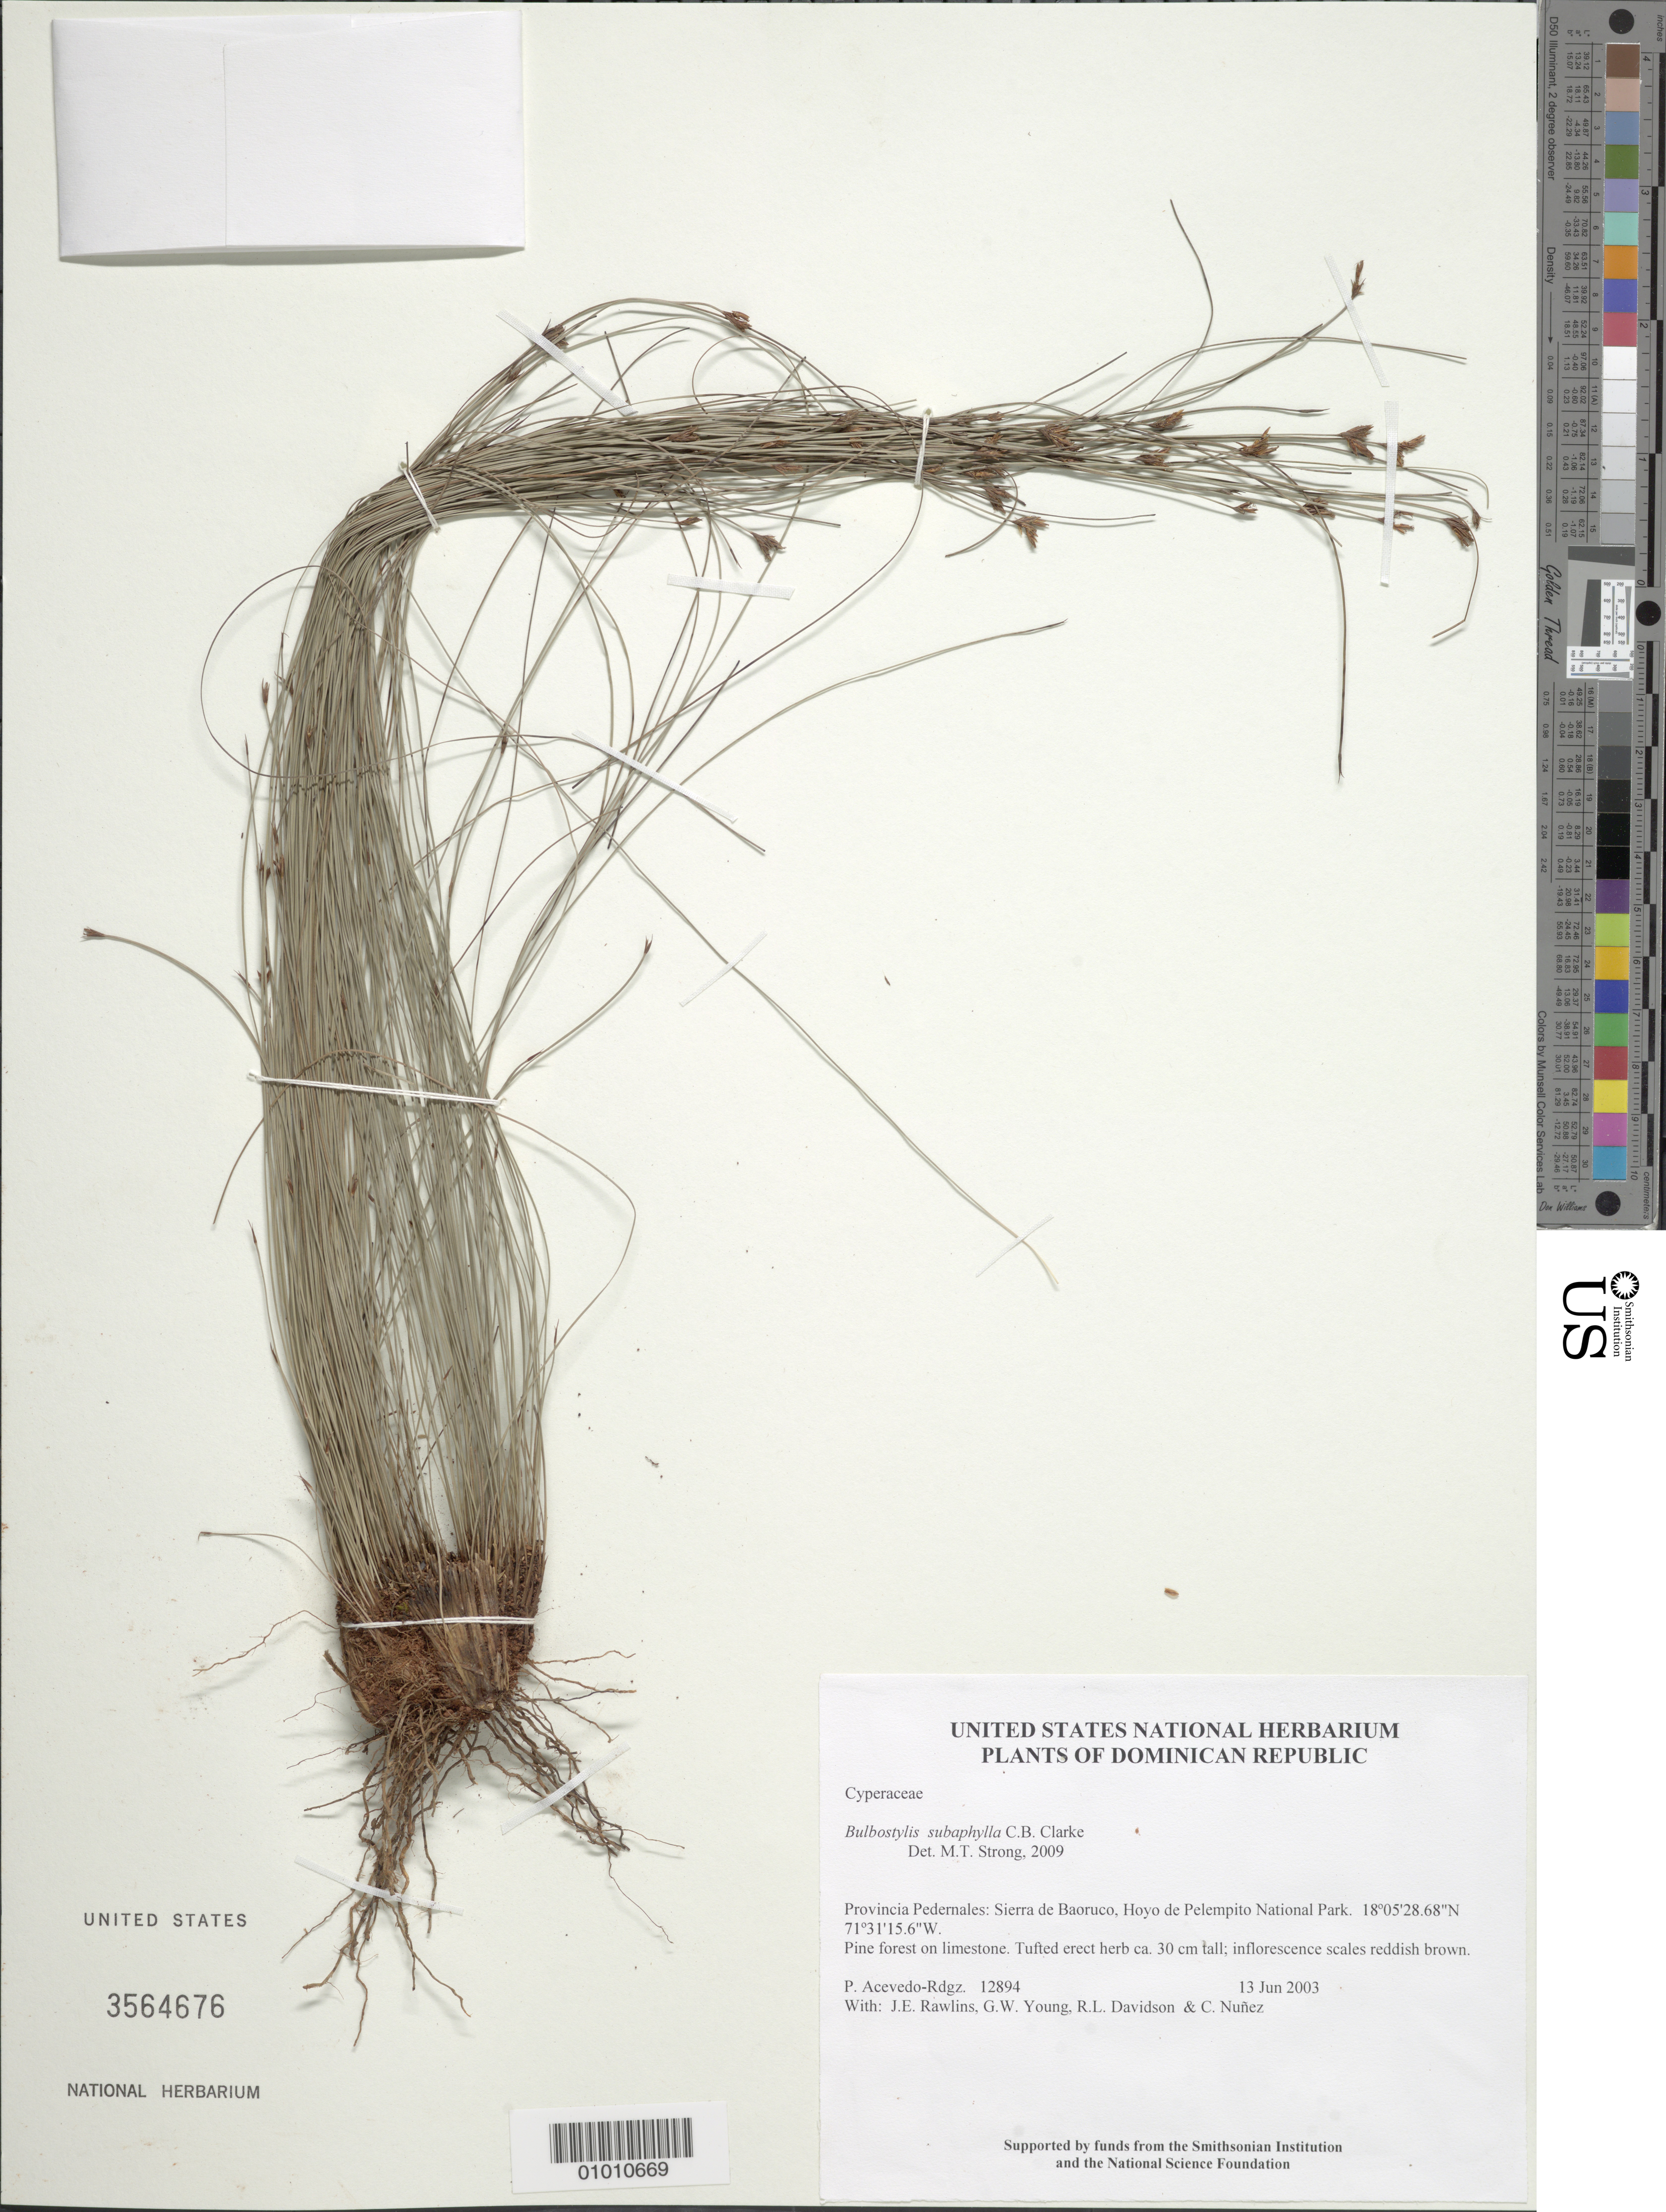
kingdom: Plantae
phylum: Tracheophyta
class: Liliopsida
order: Poales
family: Cyperaceae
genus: Bulbostylis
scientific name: Bulbostylis subaphylla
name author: C.B. Clarke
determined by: Strong, M. T., (US), Smithsonian Institution - National Museum of Natural History (UNITED STATES)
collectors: P. Acevedo-Rodr., J. Rawlins, G. Young, R. Davidson & C. Nunez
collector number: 12894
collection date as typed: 13 Jun 2003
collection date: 2003-06-13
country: Dominican Republic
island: Hispaniola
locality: Provincia Pedernales: Sierra de Baoruco, Hoyo de Pelempito National Park.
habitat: Pine forest on limestone.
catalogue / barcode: US 3564676